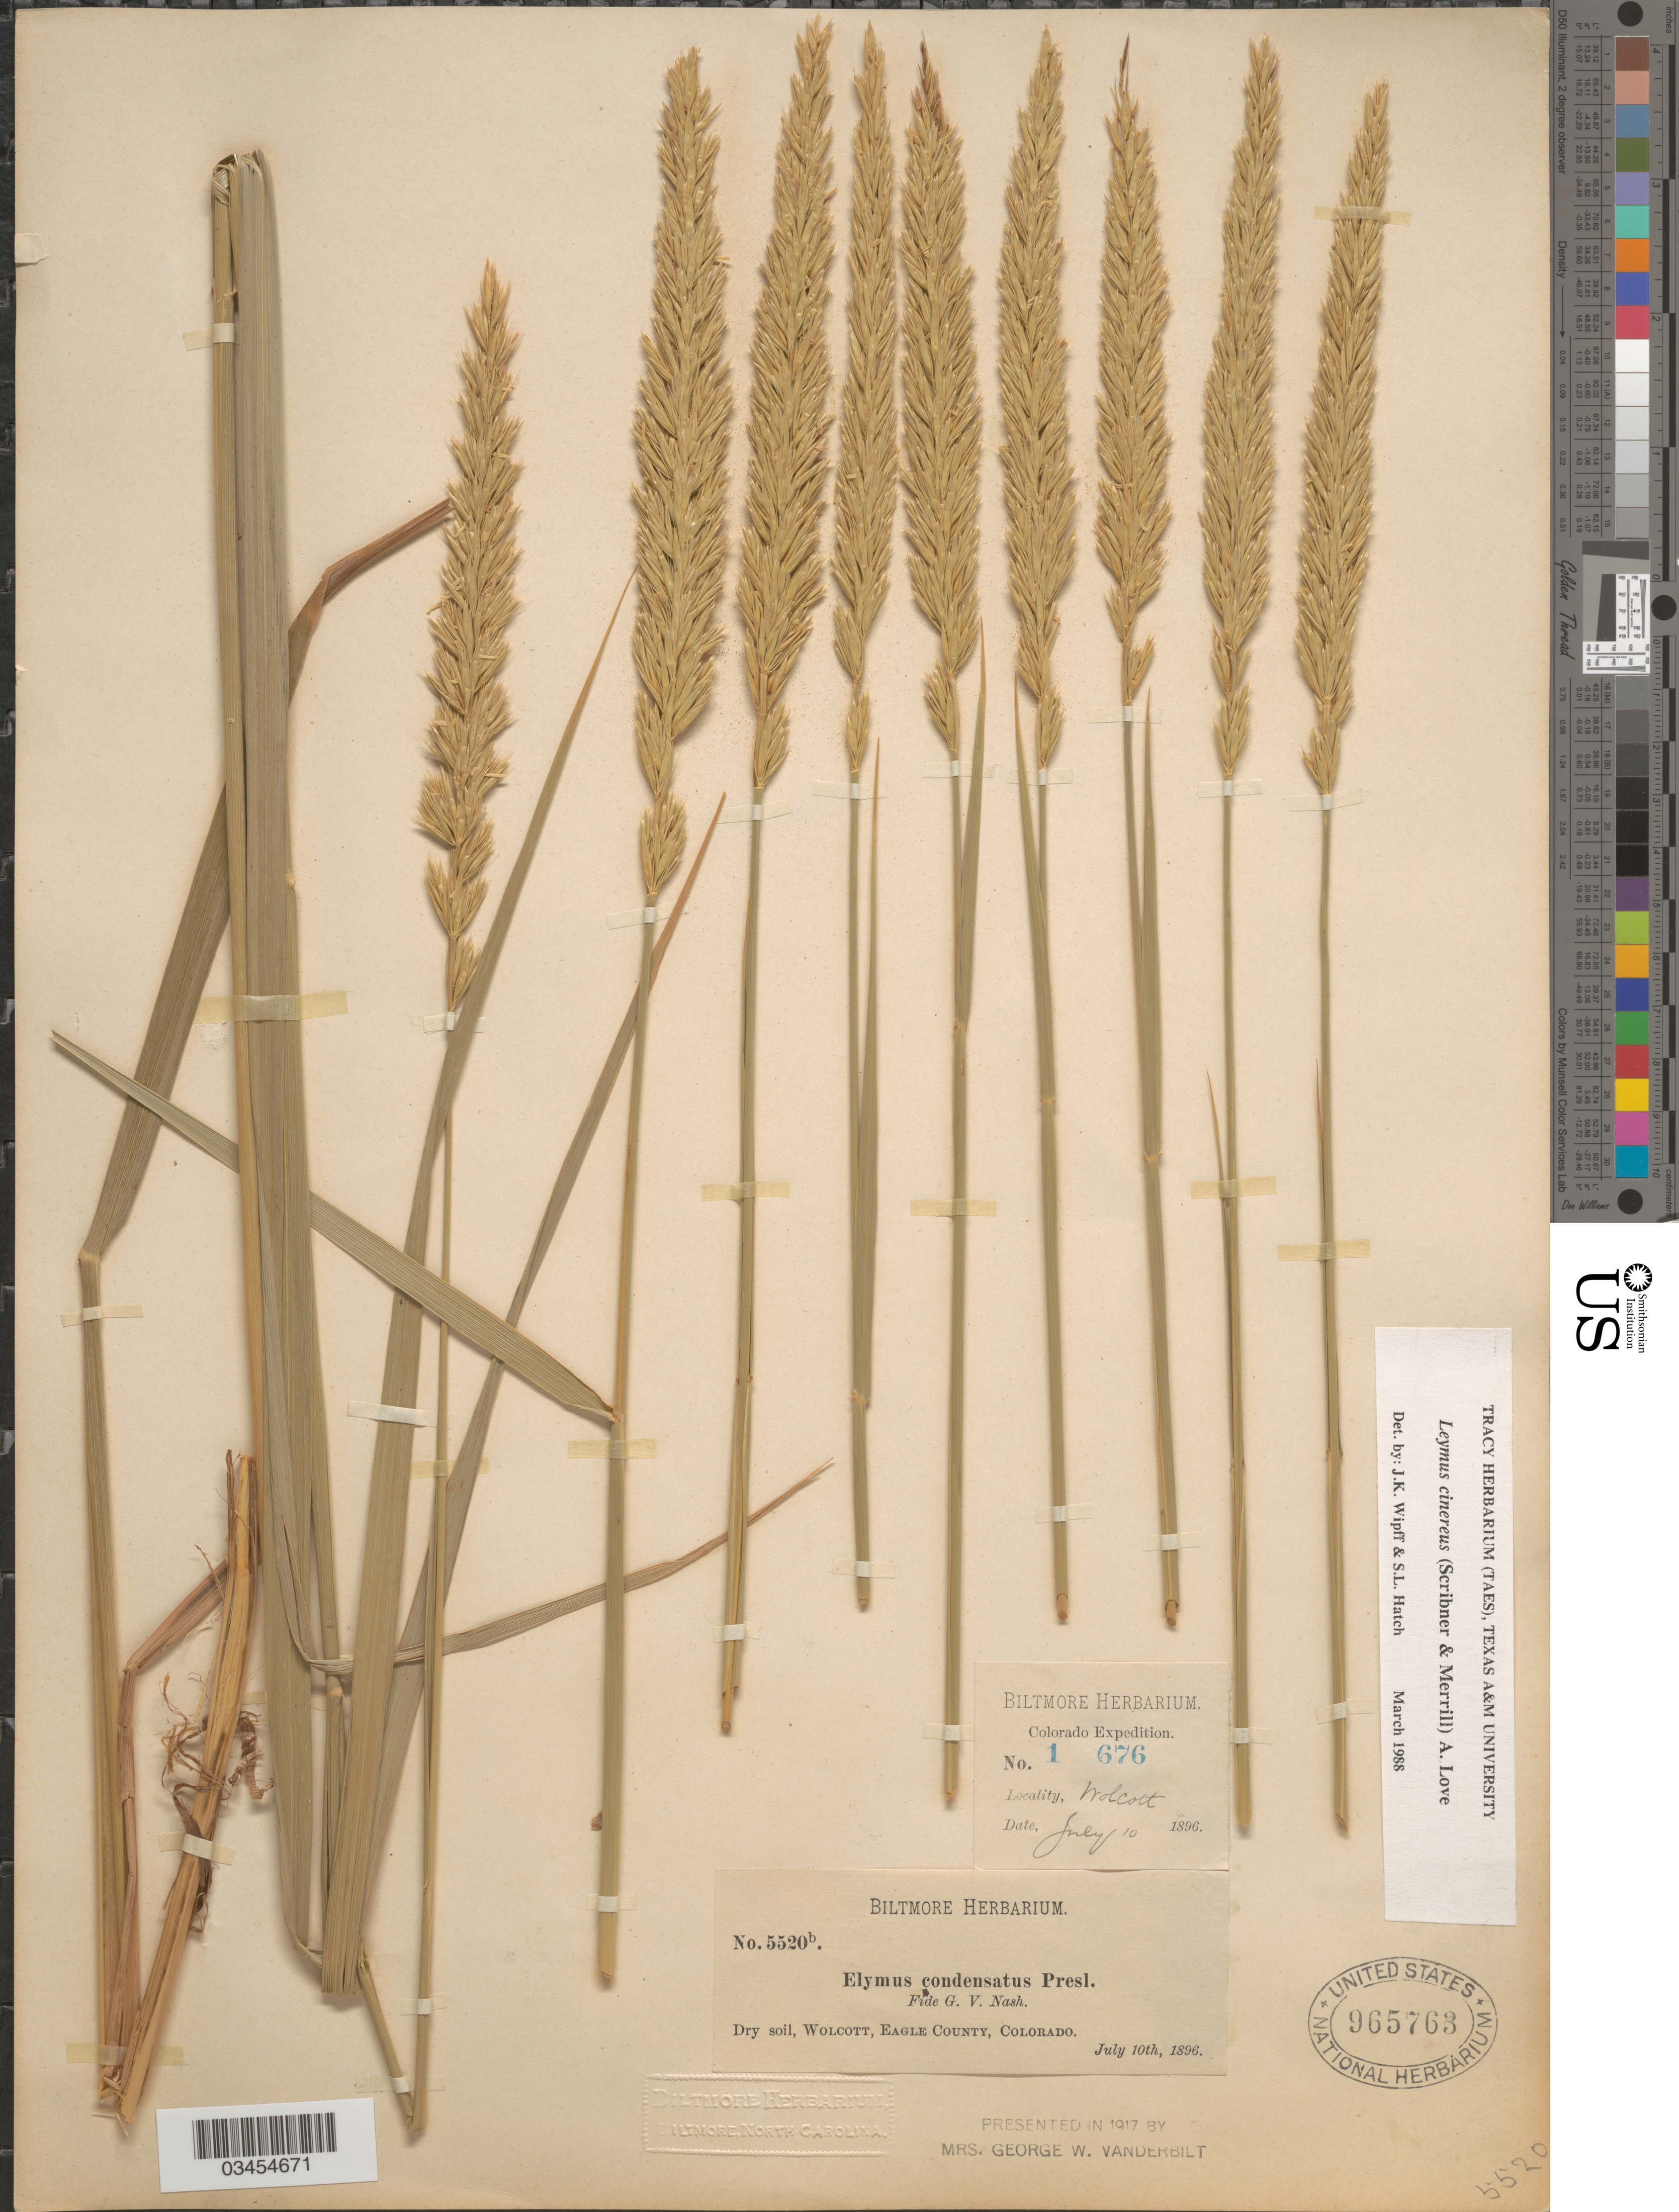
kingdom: Plantae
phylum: Tracheophyta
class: Liliopsida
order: Poales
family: Poaceae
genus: Leymus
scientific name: Leymus cinereus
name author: (Scribn. & Merr.) Á. Löve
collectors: ex herb. Biltmore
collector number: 5520b/1676?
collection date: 1896-07-10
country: United States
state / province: Colorado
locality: Dry soil, Wolcott, Eagle County.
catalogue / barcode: US 965763